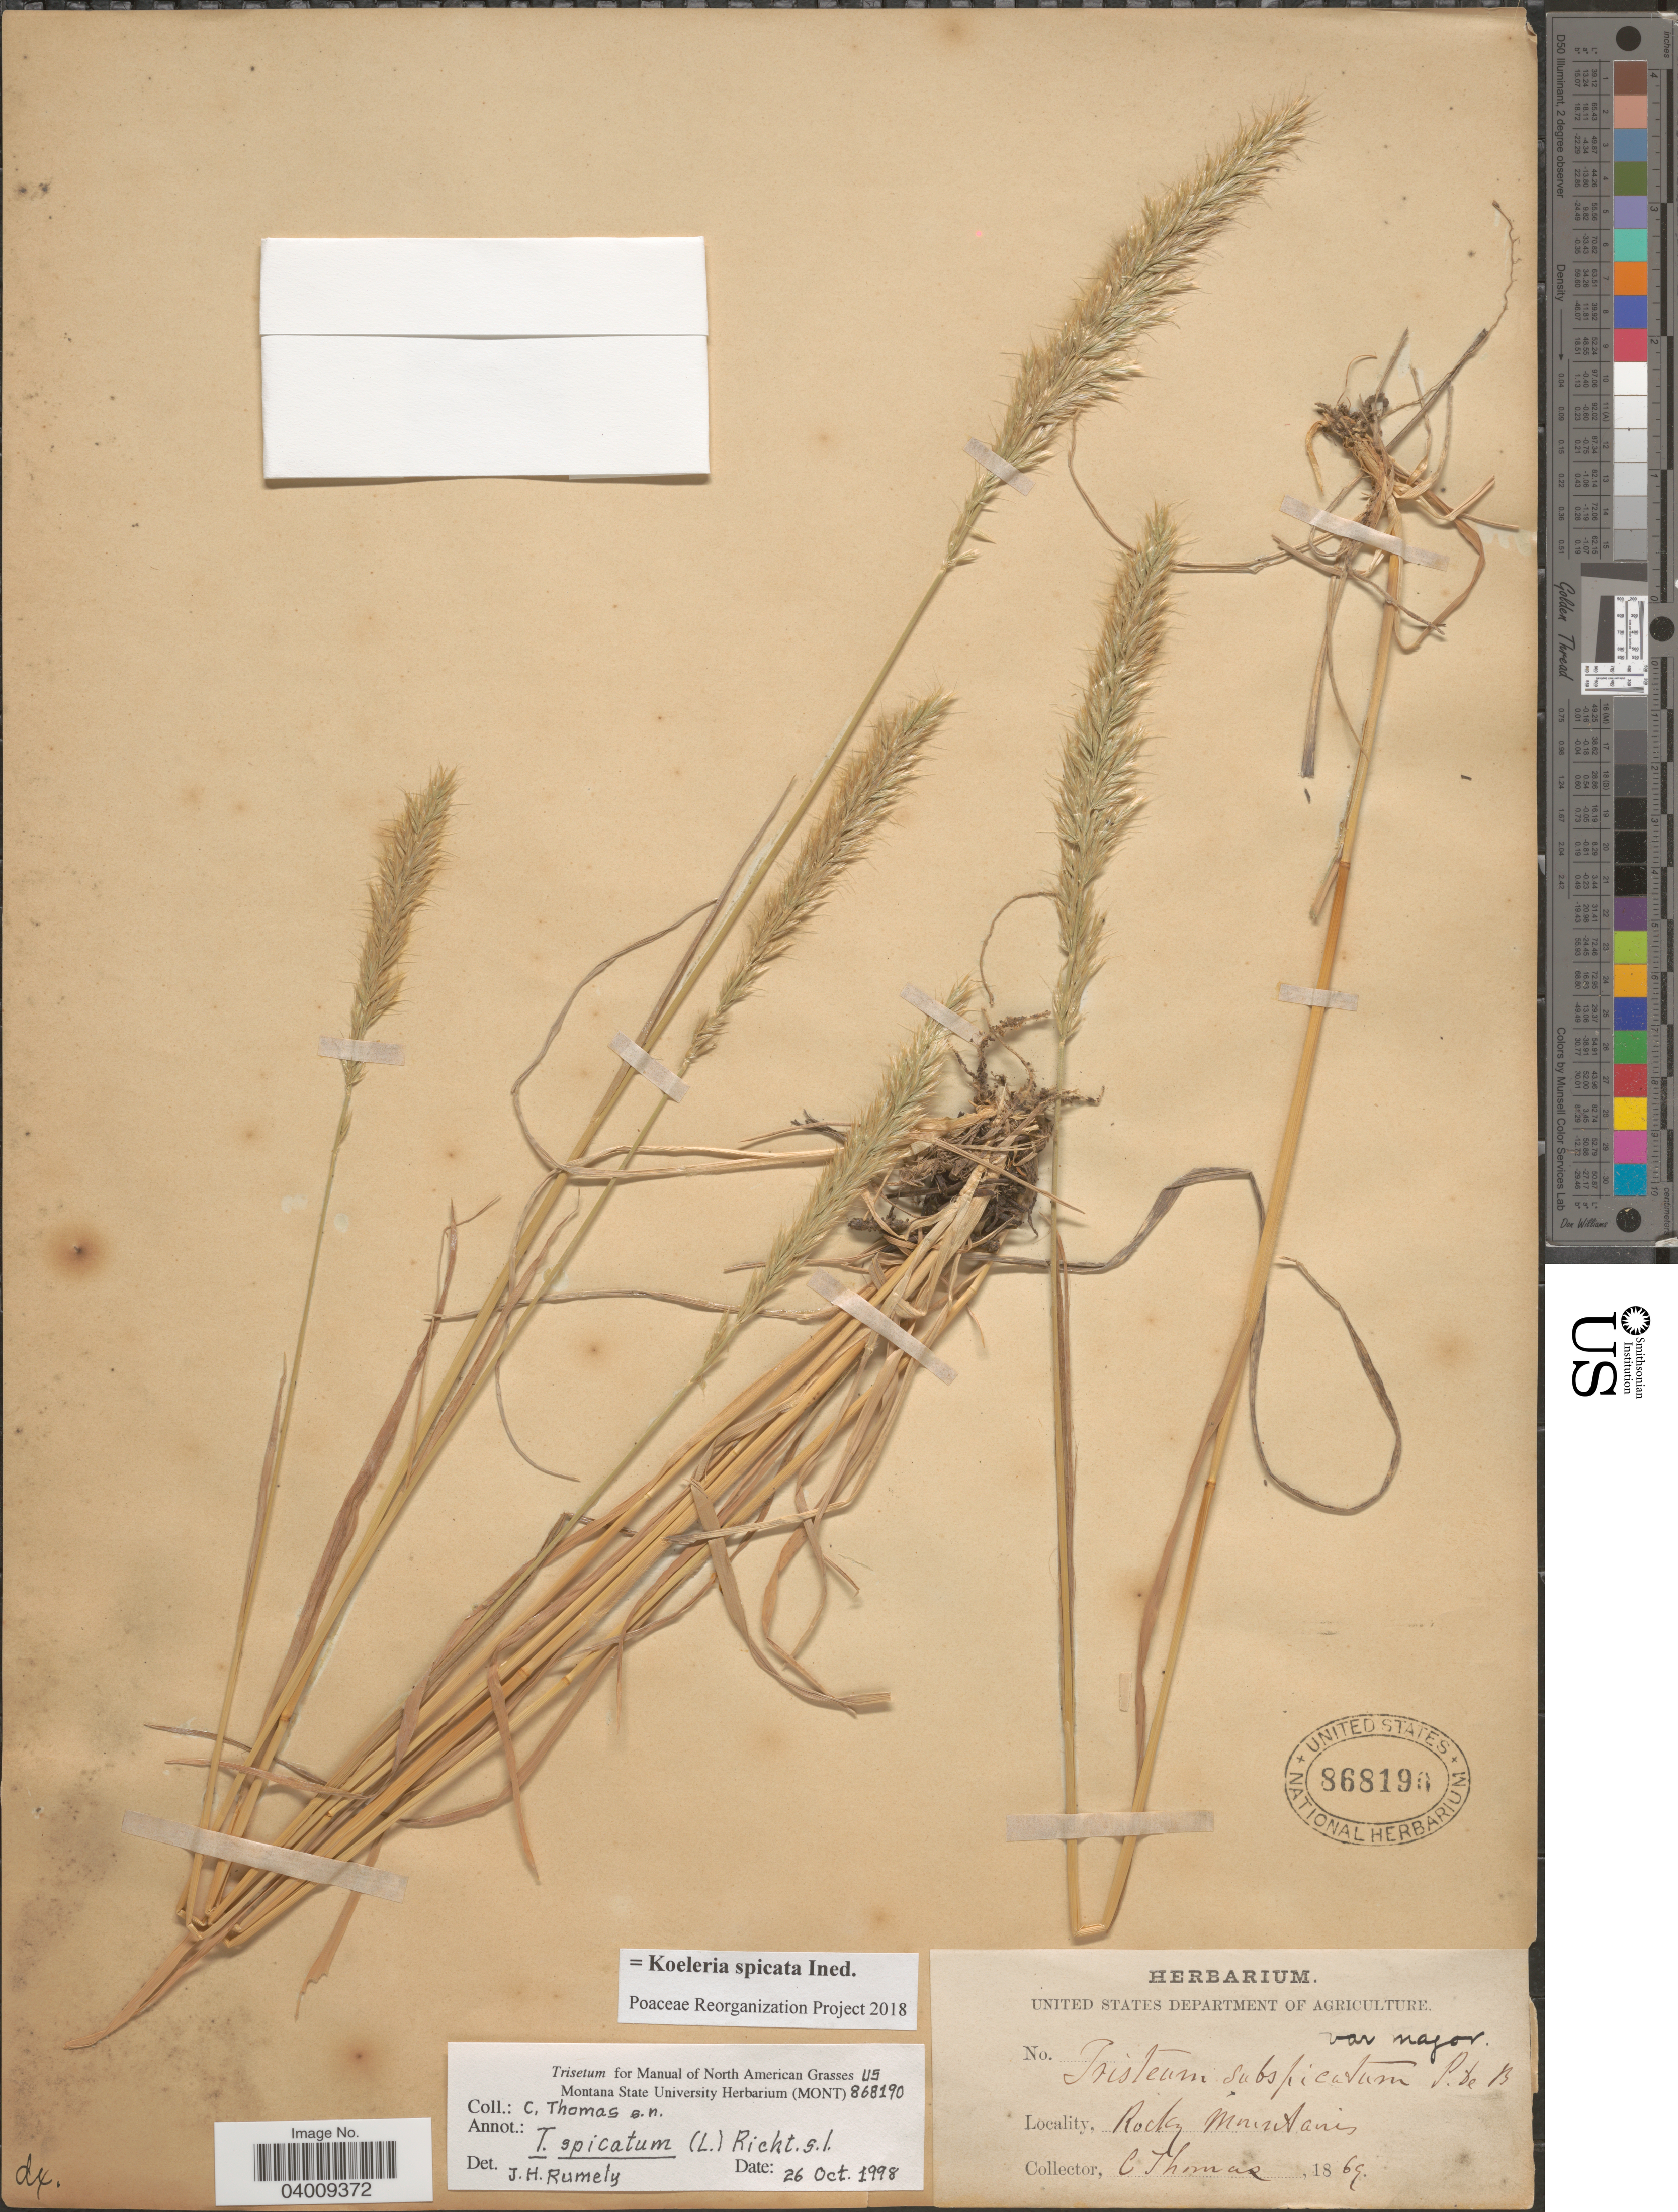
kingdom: Plantae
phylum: Tracheophyta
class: Liliopsida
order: Poales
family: Poaceae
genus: Koeleria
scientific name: Koeleria spicata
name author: (L.) Barberá et al.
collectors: C. Thomas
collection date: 1869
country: United States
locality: Rocky Mountains.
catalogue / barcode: US 868190